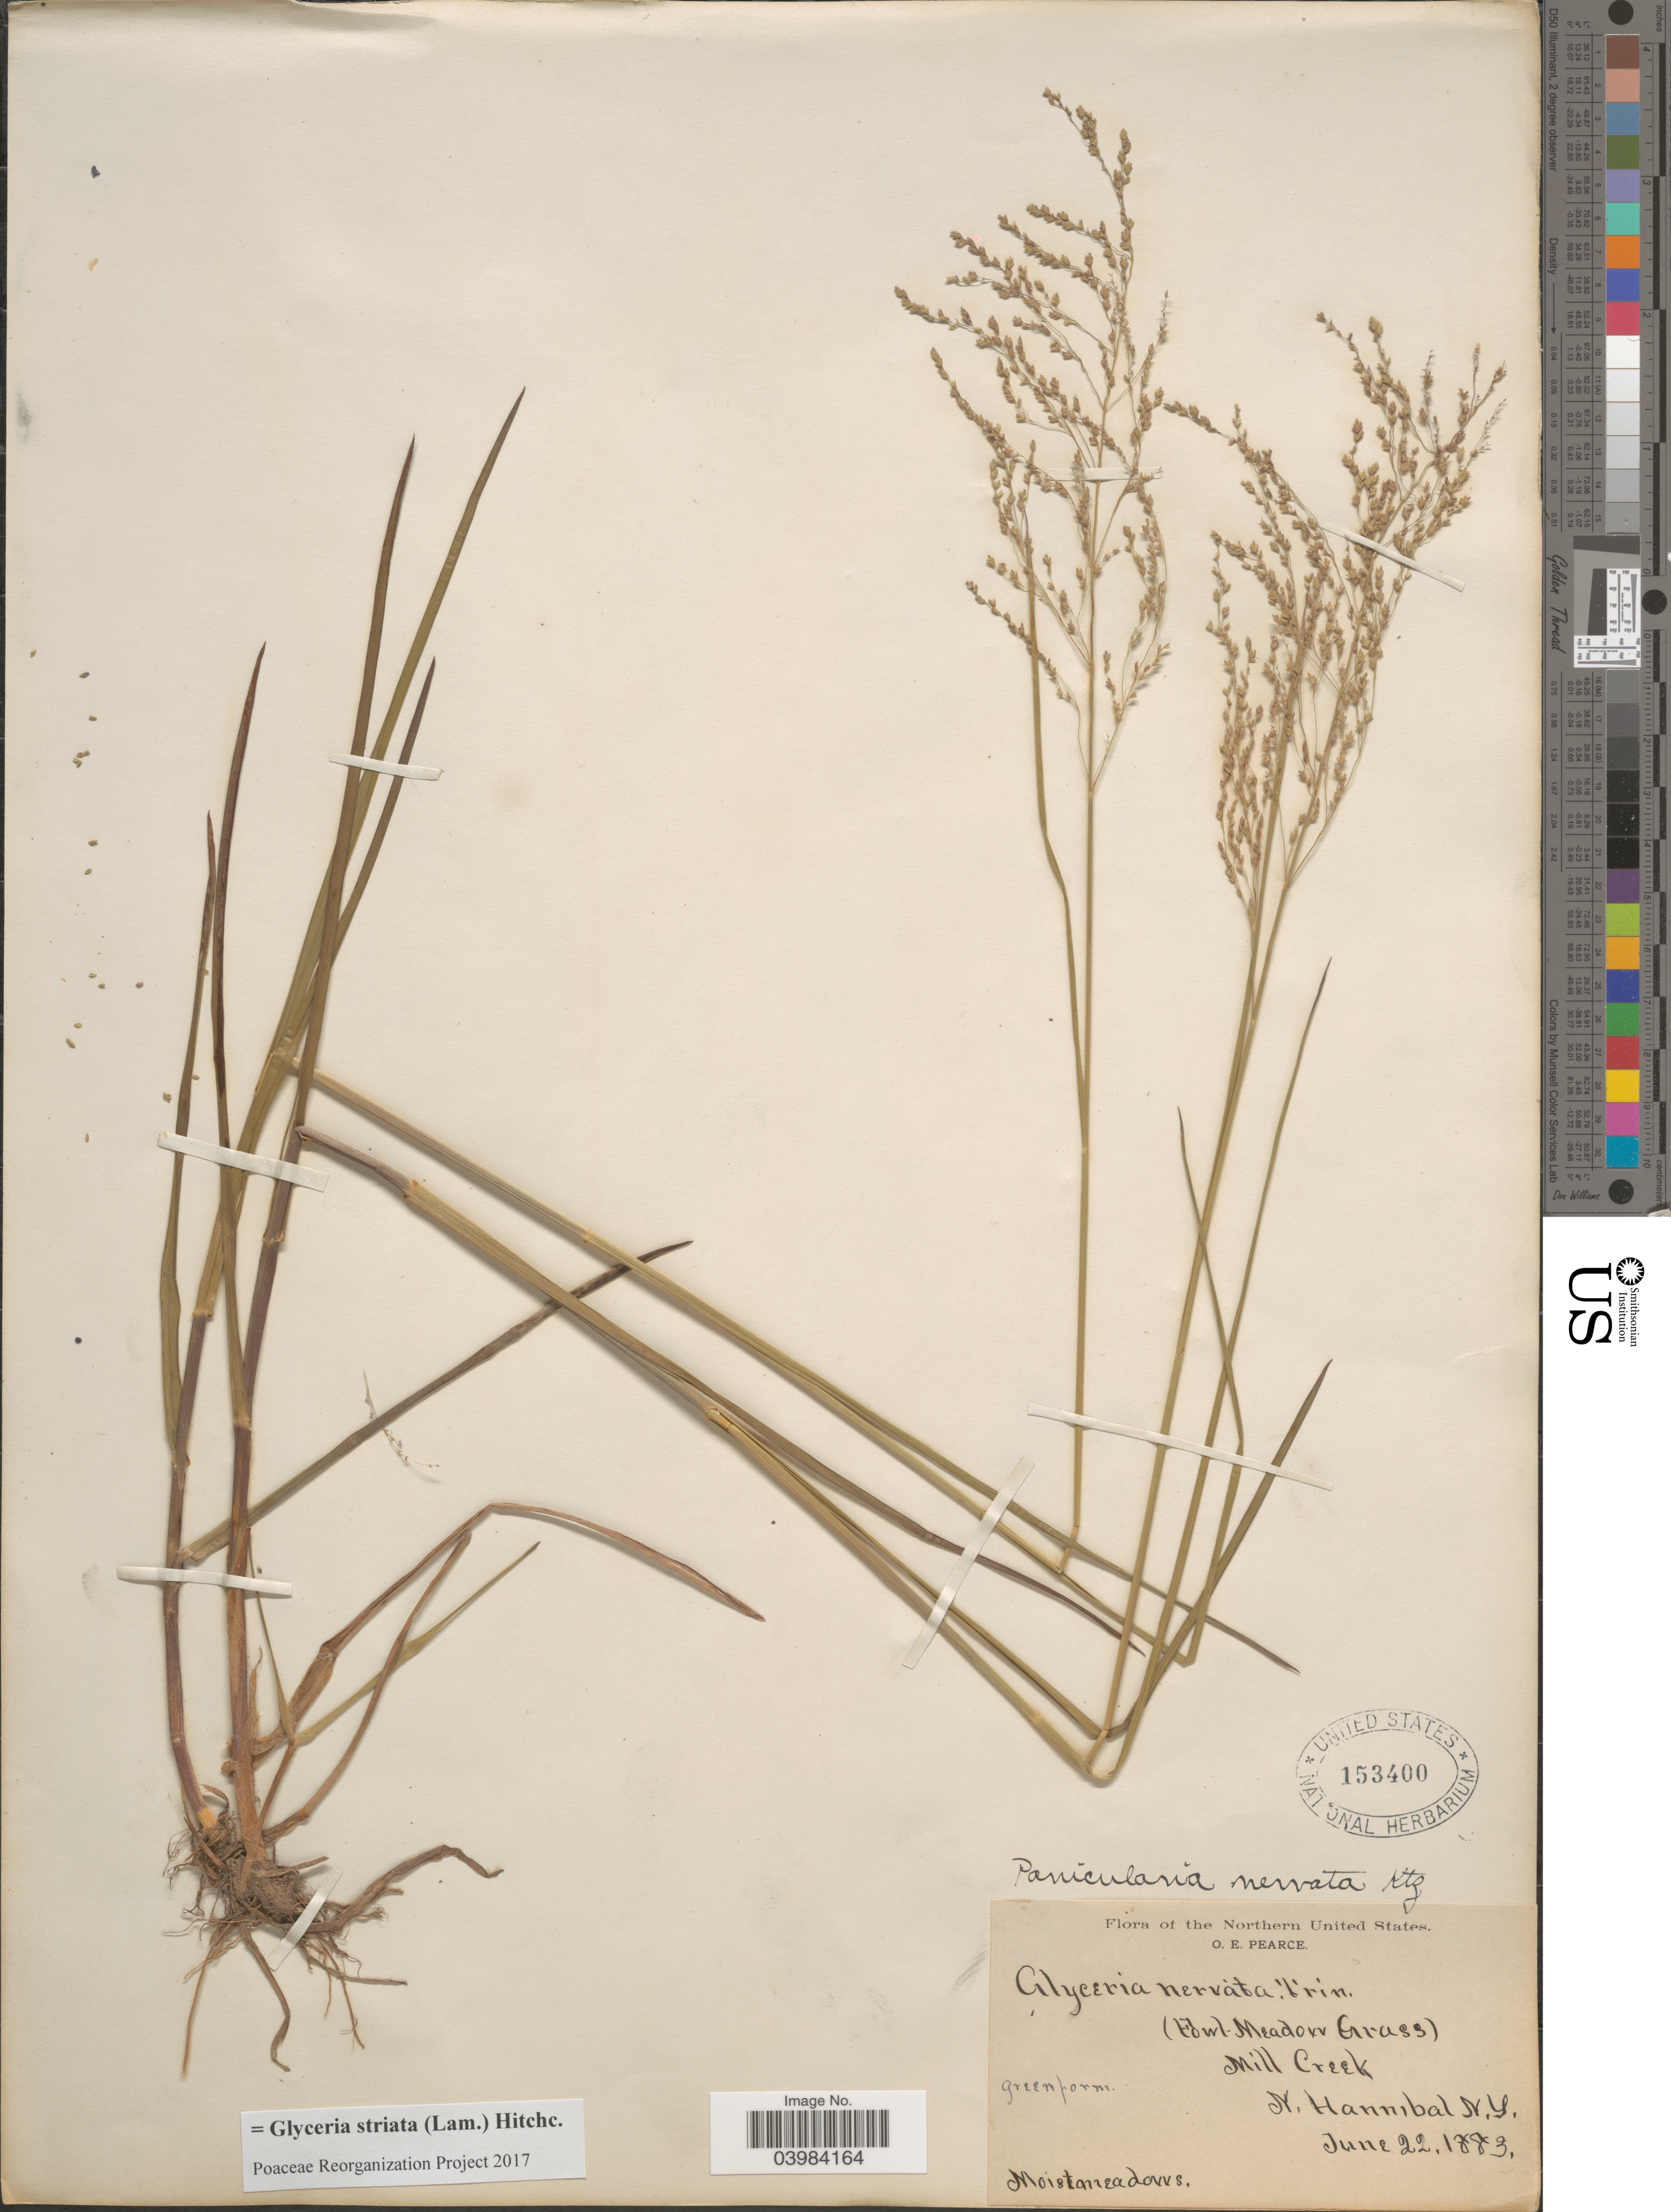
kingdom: Plantae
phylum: Tracheophyta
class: Liliopsida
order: Poales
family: Poaceae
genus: Glyceria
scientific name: Glyceria striata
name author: (Lam.) Hitchc.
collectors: O. E. Pearce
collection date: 1883-06-22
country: United States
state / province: New York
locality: The Northern United States. Mill Creek. N. Hannibal.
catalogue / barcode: US 153400